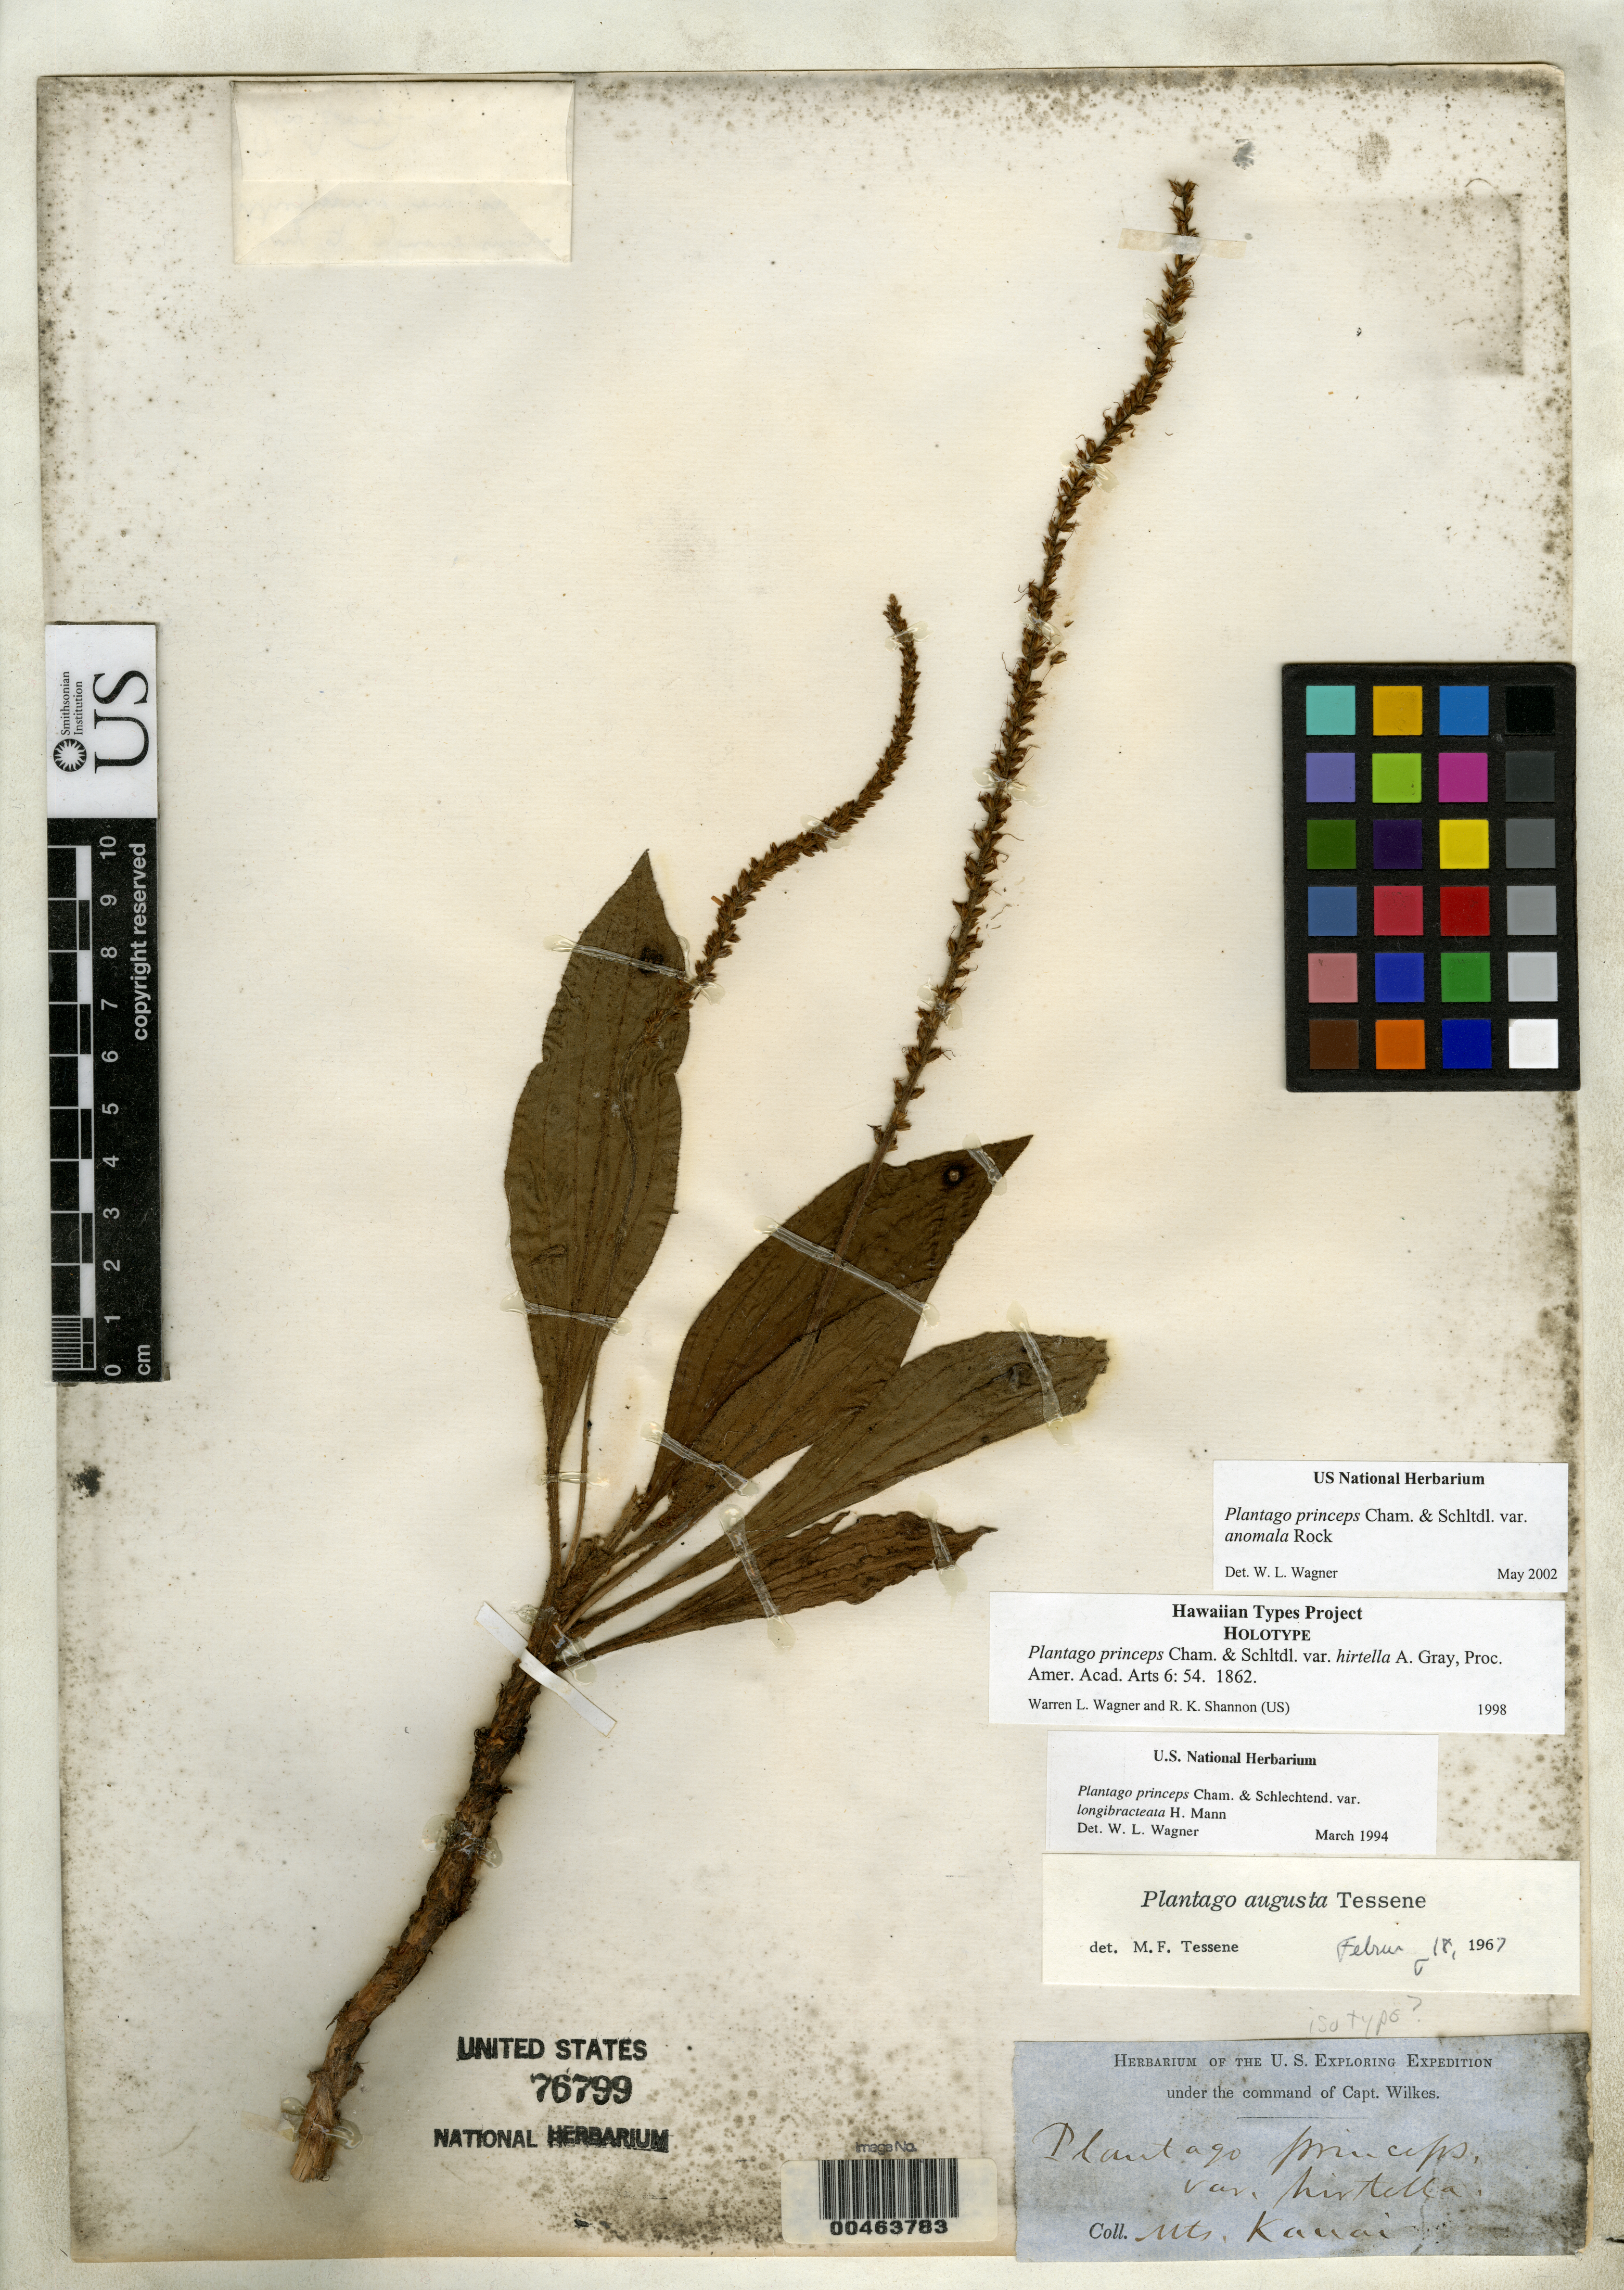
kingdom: Plantae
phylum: Tracheophyta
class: Magnoliopsida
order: Lamiales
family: Plantaginaceae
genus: Plantago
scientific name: Plantago princeps var. hirtella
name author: A. Gray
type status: Holotype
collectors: Wilkes Explor. Exped.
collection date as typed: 1838 to -- --- 1842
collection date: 1838/1842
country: United States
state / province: Hawaii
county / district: Kauai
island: Kaua'i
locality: Mountains of Kauai.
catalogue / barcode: US 76799